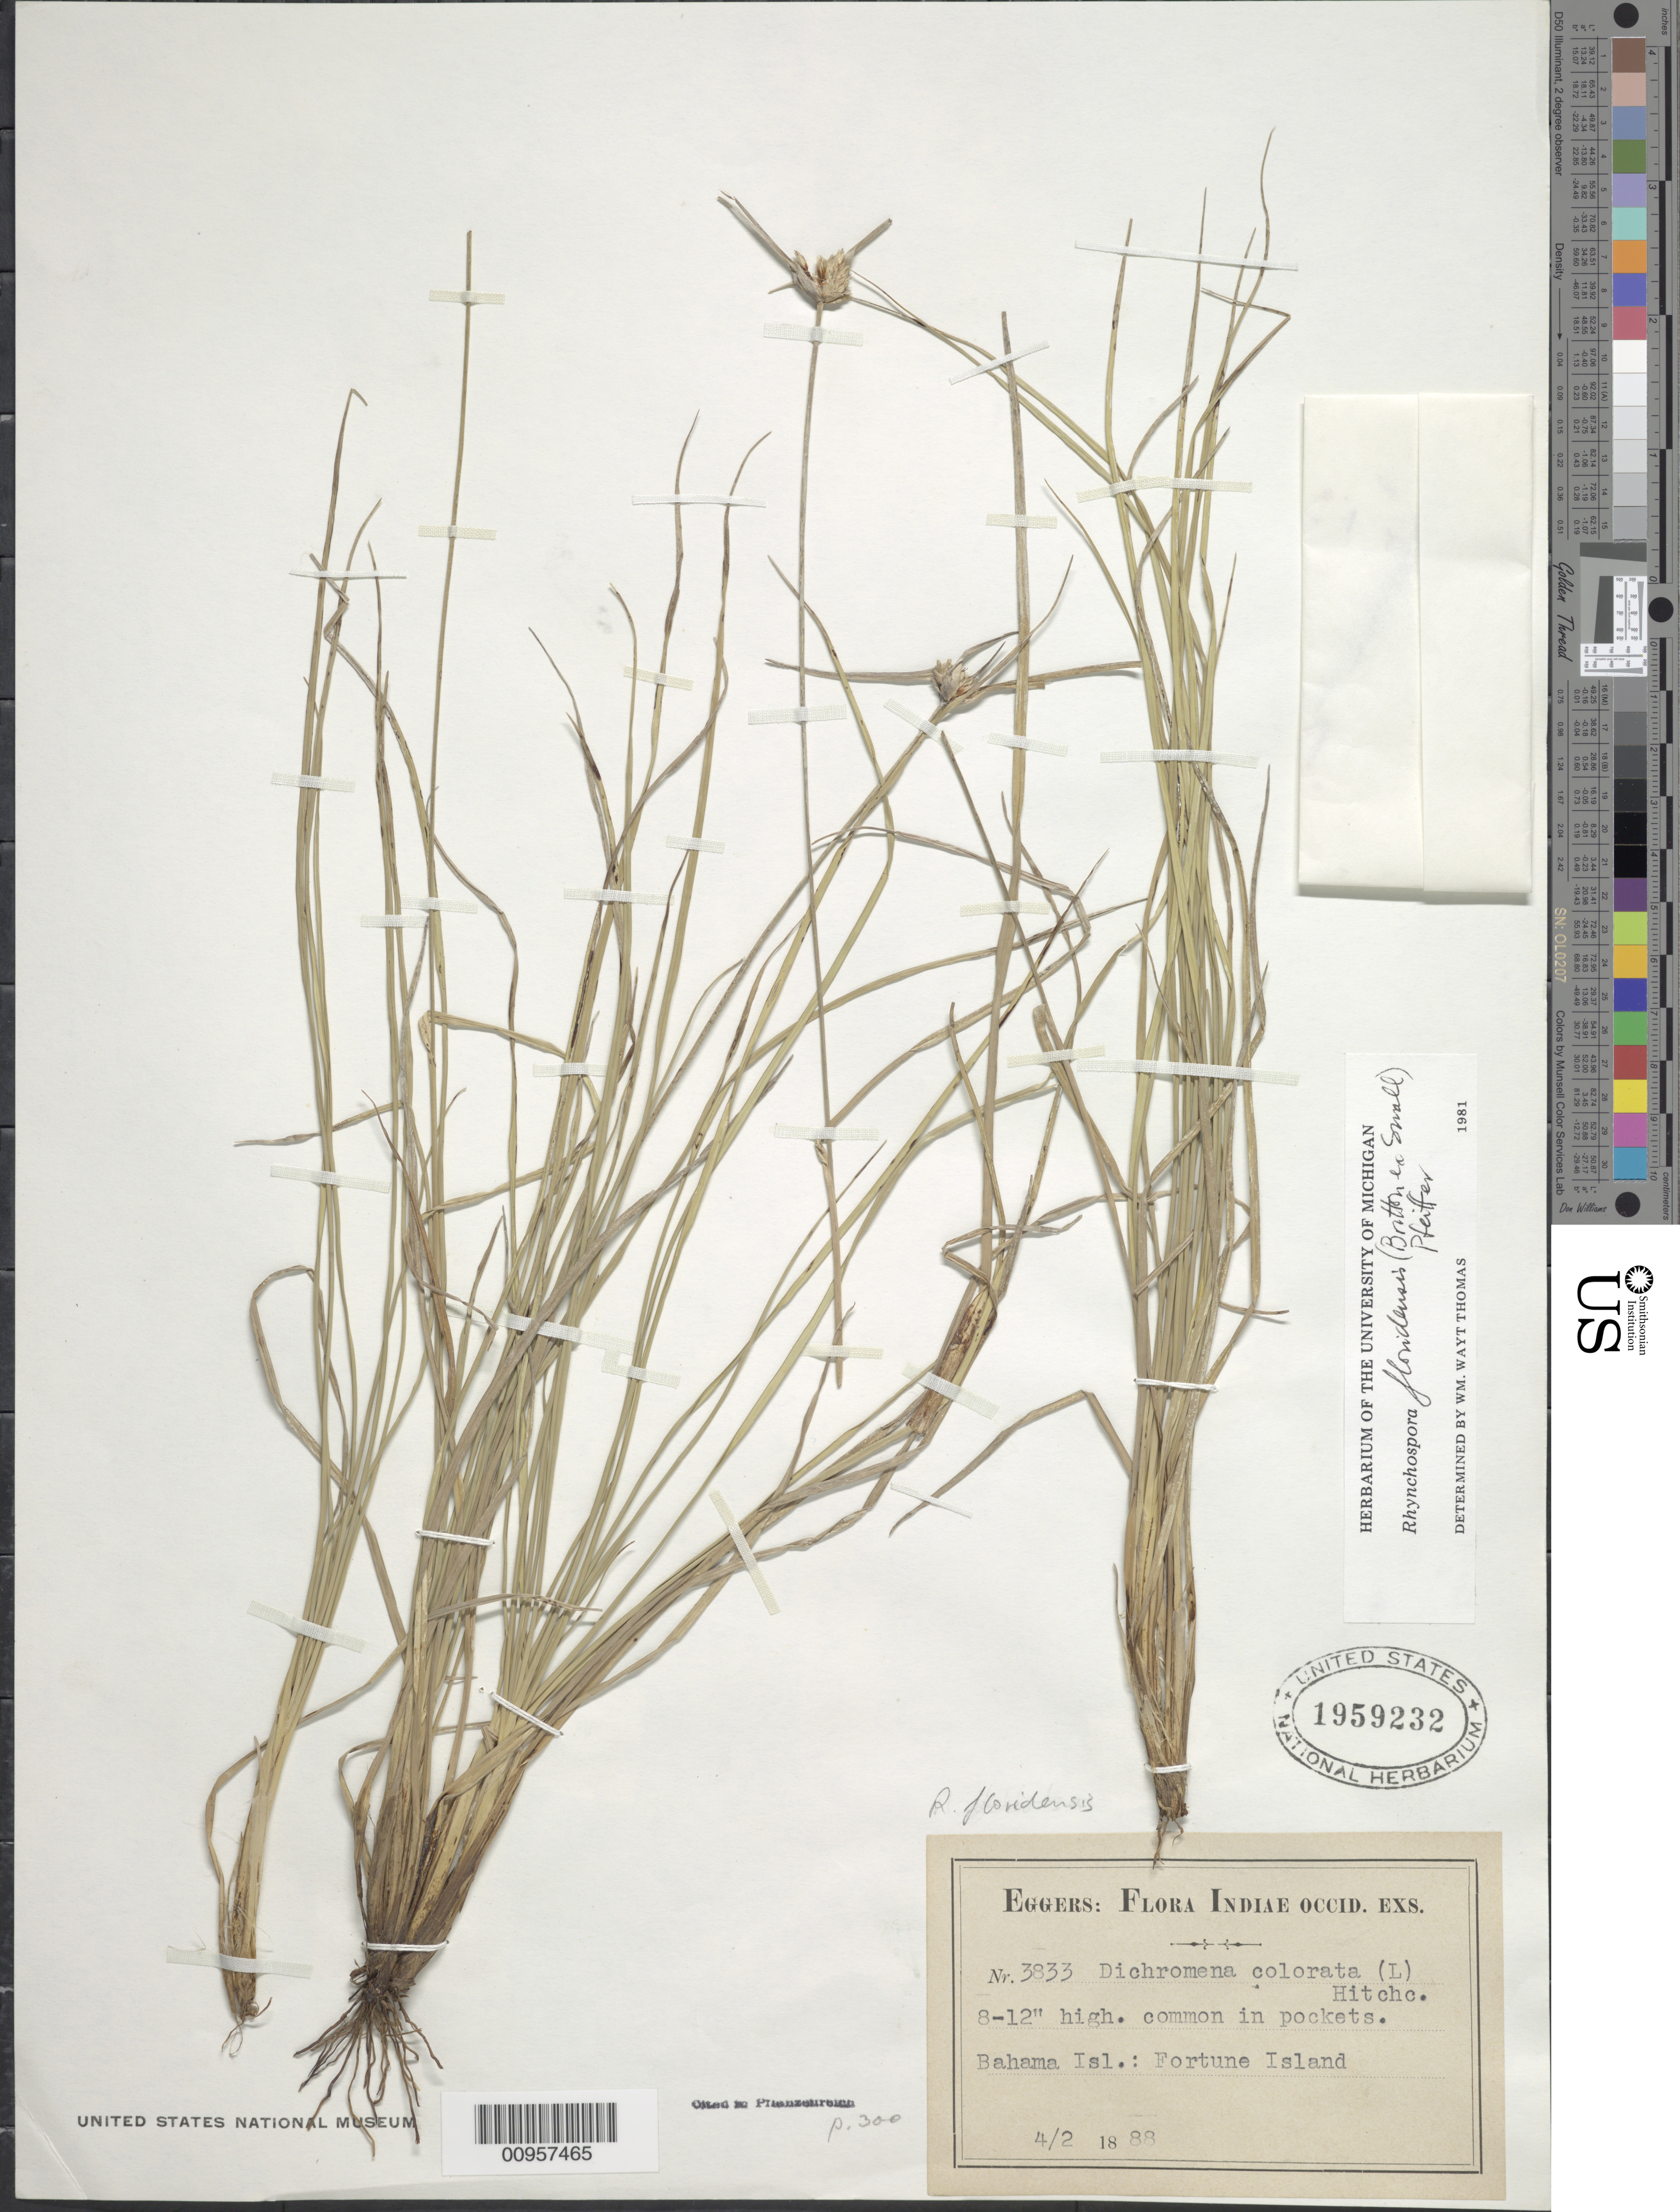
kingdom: Plantae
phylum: Tracheophyta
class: Liliopsida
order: Poales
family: Cyperaceae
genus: Rhynchospora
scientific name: Rhynchospora floridensis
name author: (Britton ex Small) H. Pfeiff.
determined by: Thomas, W. W., (NY), New York Botanical Garden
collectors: H. F. A. von Eggers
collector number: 3833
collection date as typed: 04 Feb 1888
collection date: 1888-02-04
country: Bahamas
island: Fortune Island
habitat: In pockets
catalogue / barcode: US 1959232